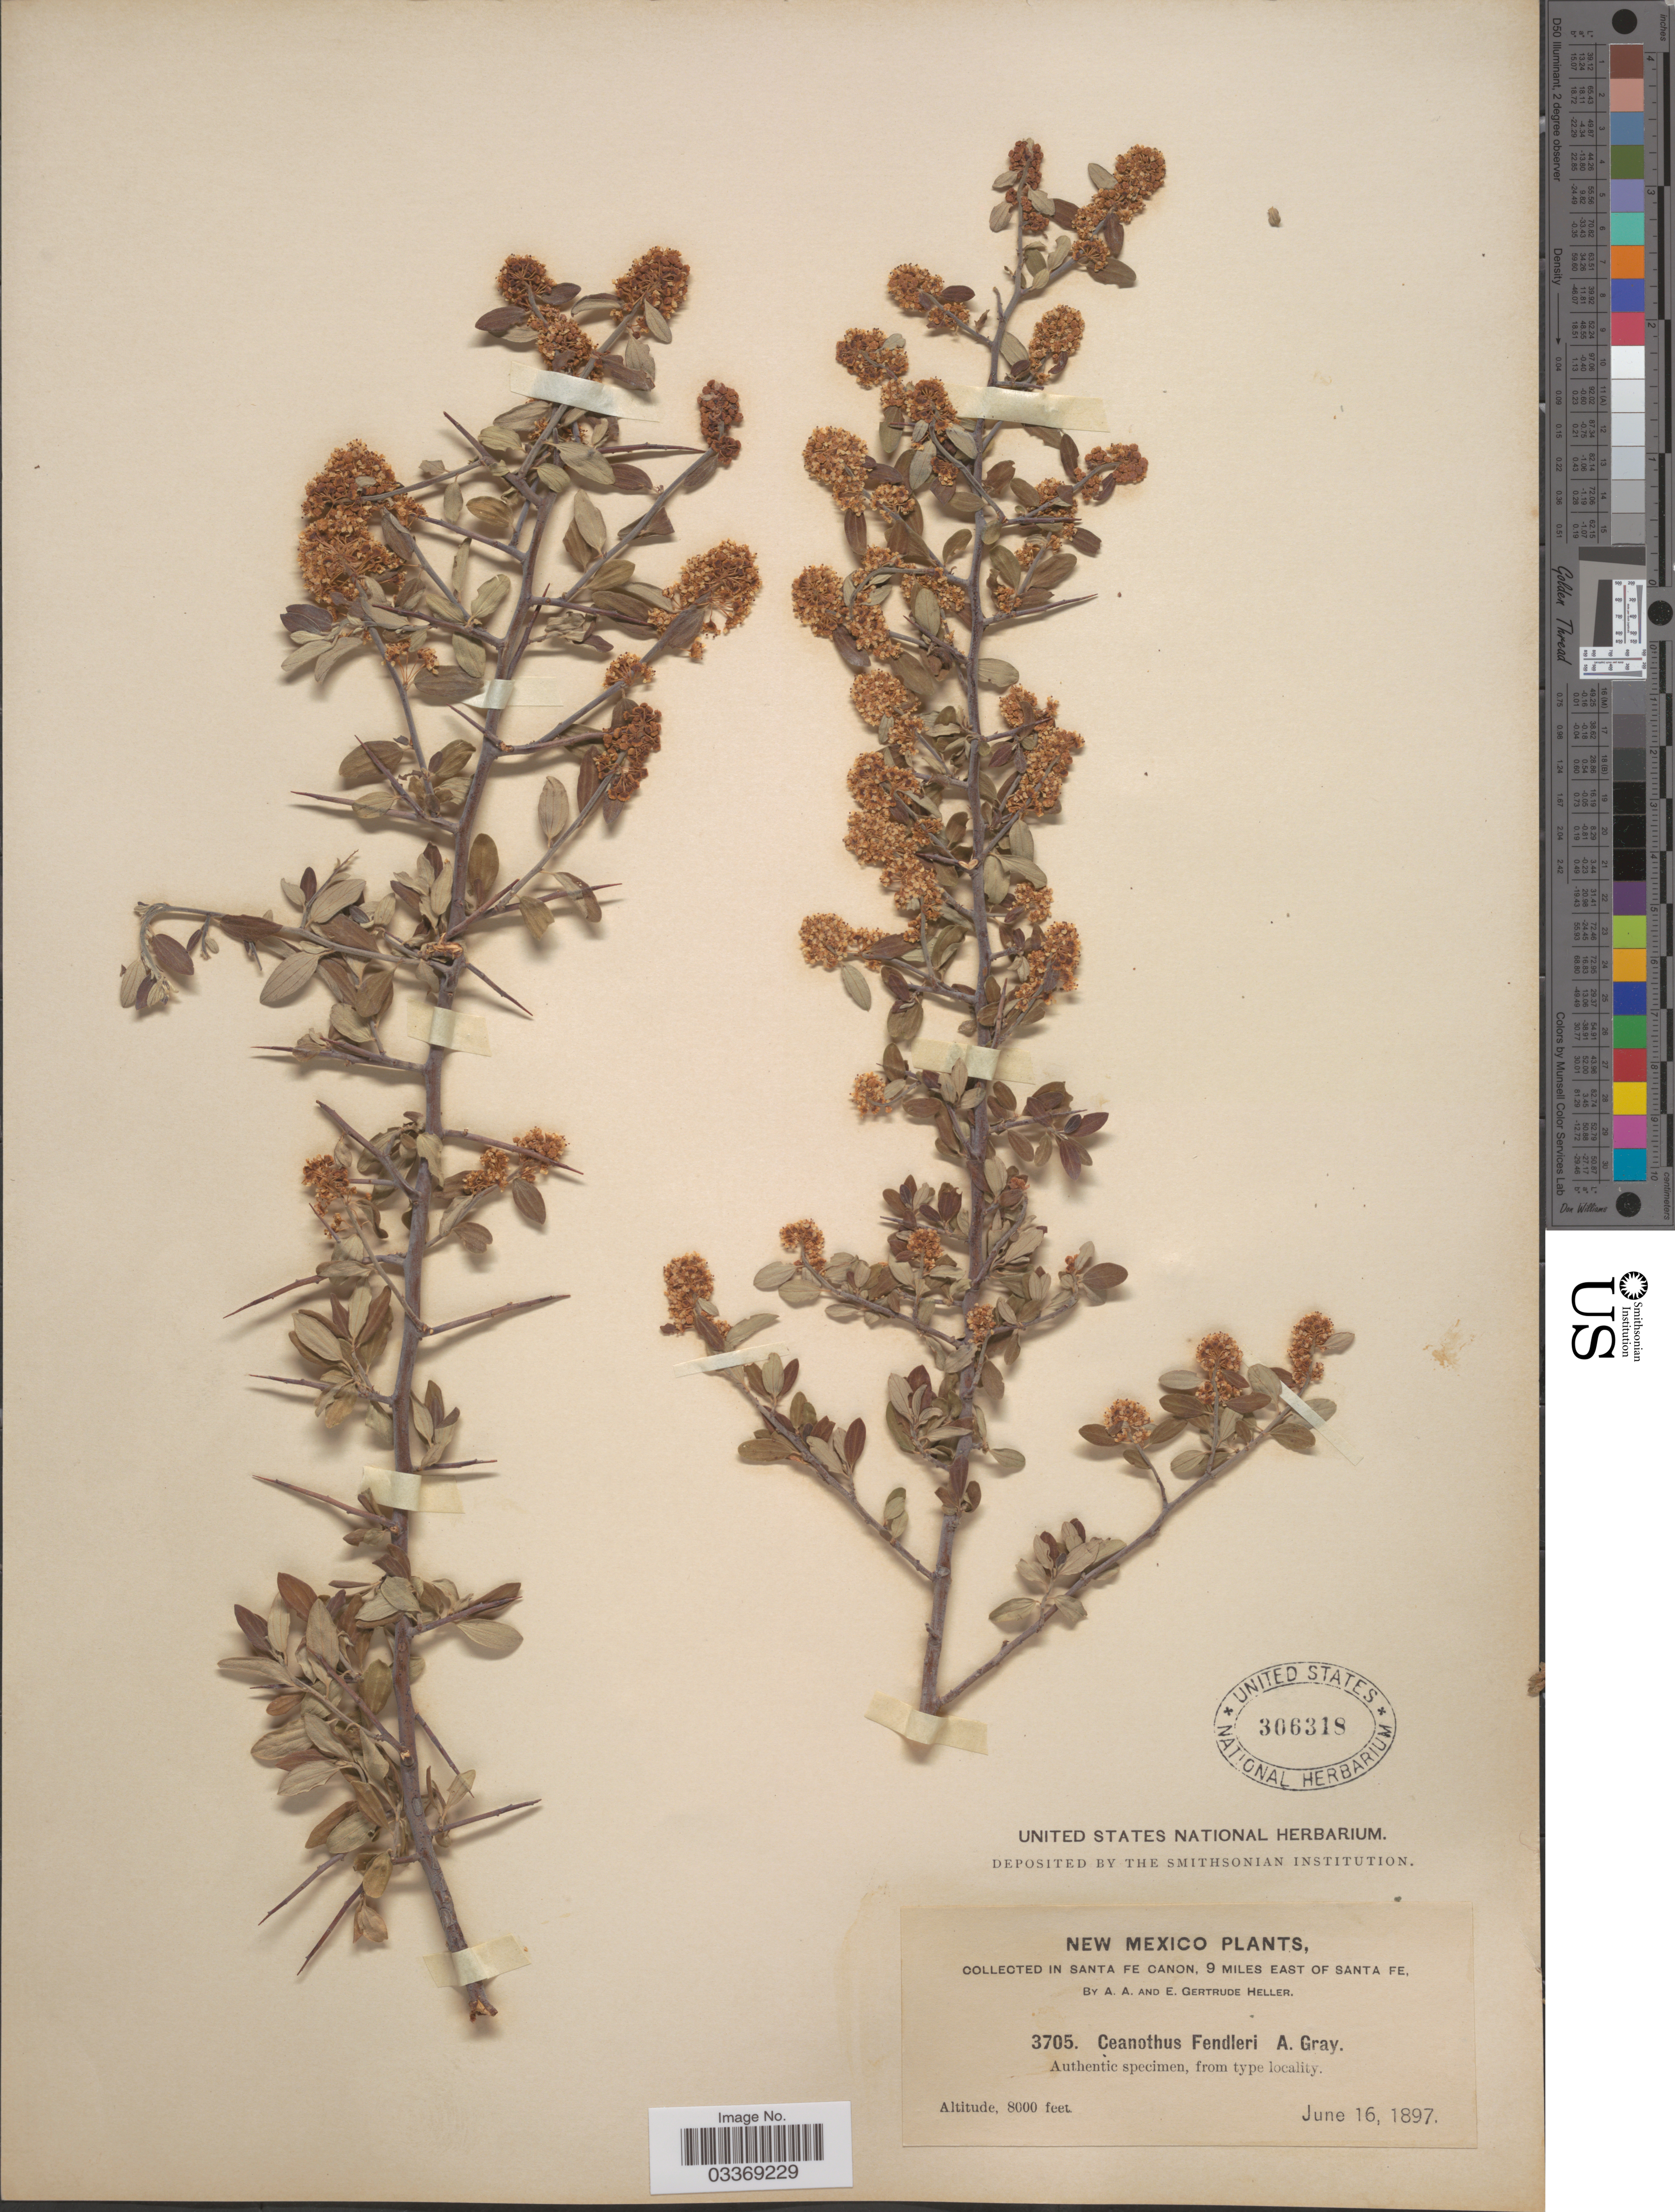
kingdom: Plantae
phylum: Tracheophyta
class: Magnoliopsida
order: Rosales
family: Rhamnaceae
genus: Ceanothus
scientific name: Ceanothus fendleri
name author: A. Gray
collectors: A. A. Heller & E. Gertrude Heller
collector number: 3705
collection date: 1897-06-16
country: United States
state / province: New Mexico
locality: In Santa Fe Canon, 9 miles east of Santa Fe.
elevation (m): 2438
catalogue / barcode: US 306318